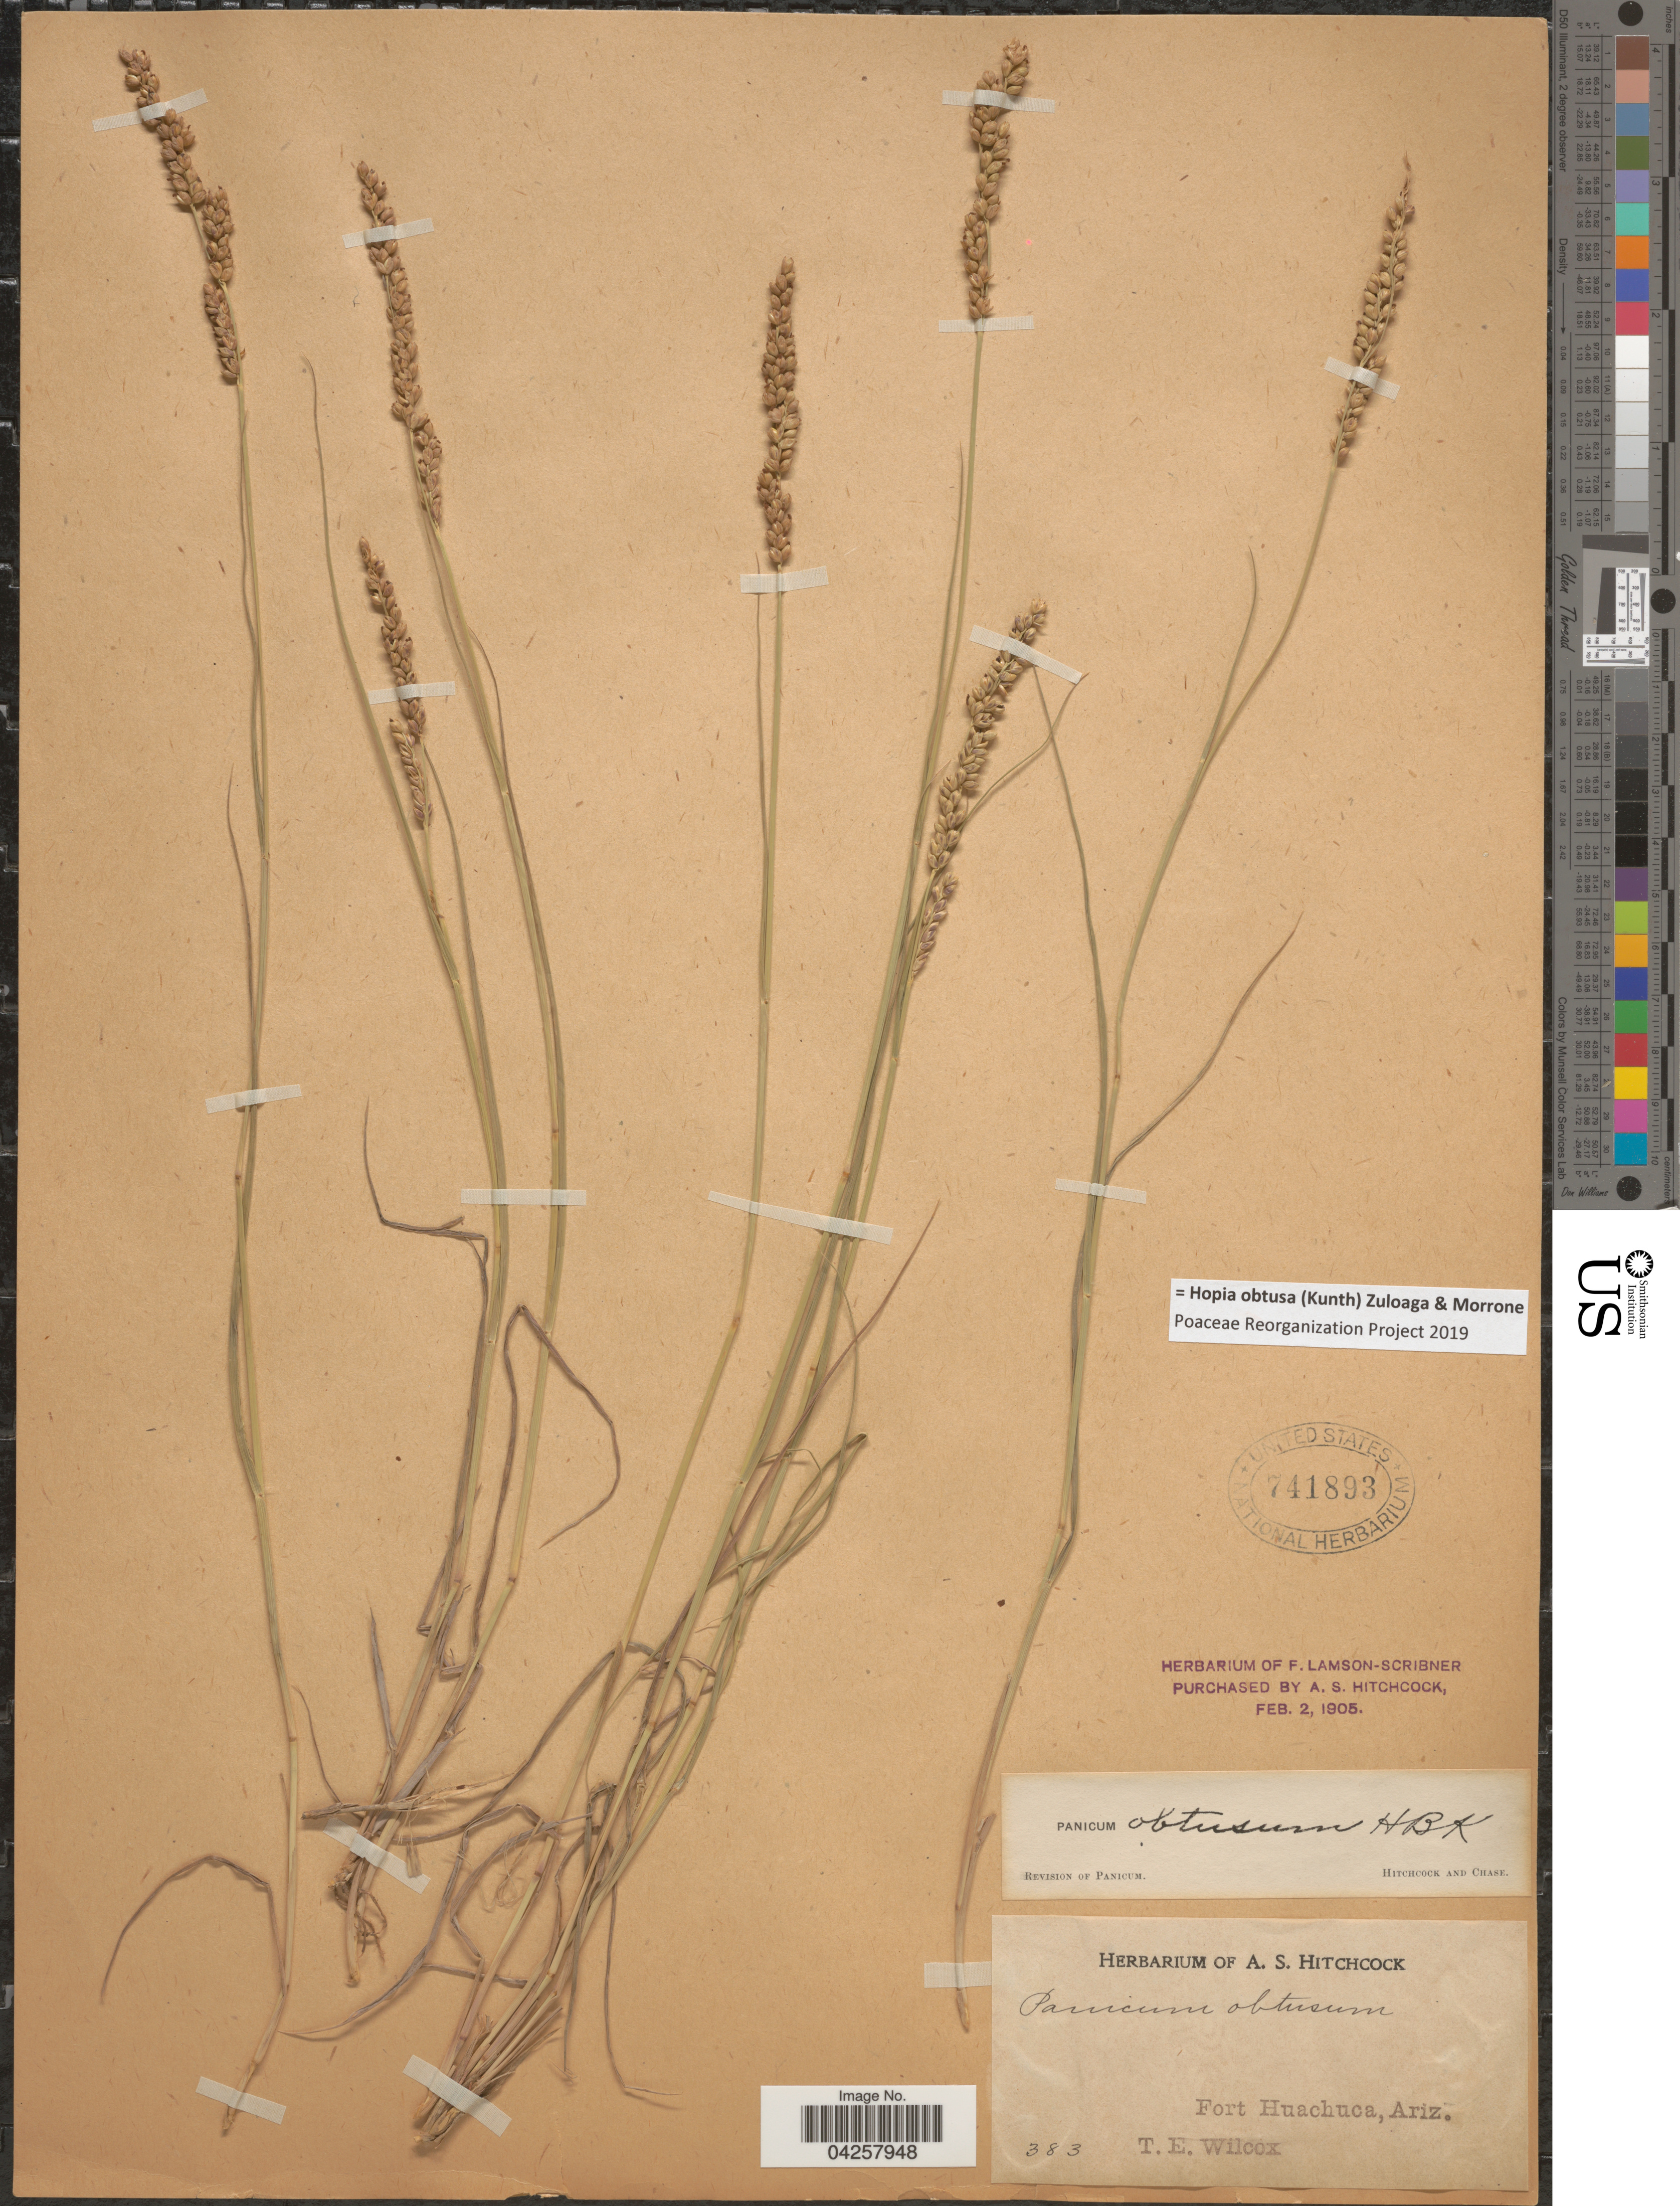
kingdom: Plantae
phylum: Tracheophyta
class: Liliopsida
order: Poales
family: Poaceae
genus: Hopia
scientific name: Hopia obtusa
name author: (Kunth) Zuloaga & Morrone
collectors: T. E. Wilcox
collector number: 383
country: United States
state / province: Arizona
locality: Fort Huachuca.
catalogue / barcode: US 741893